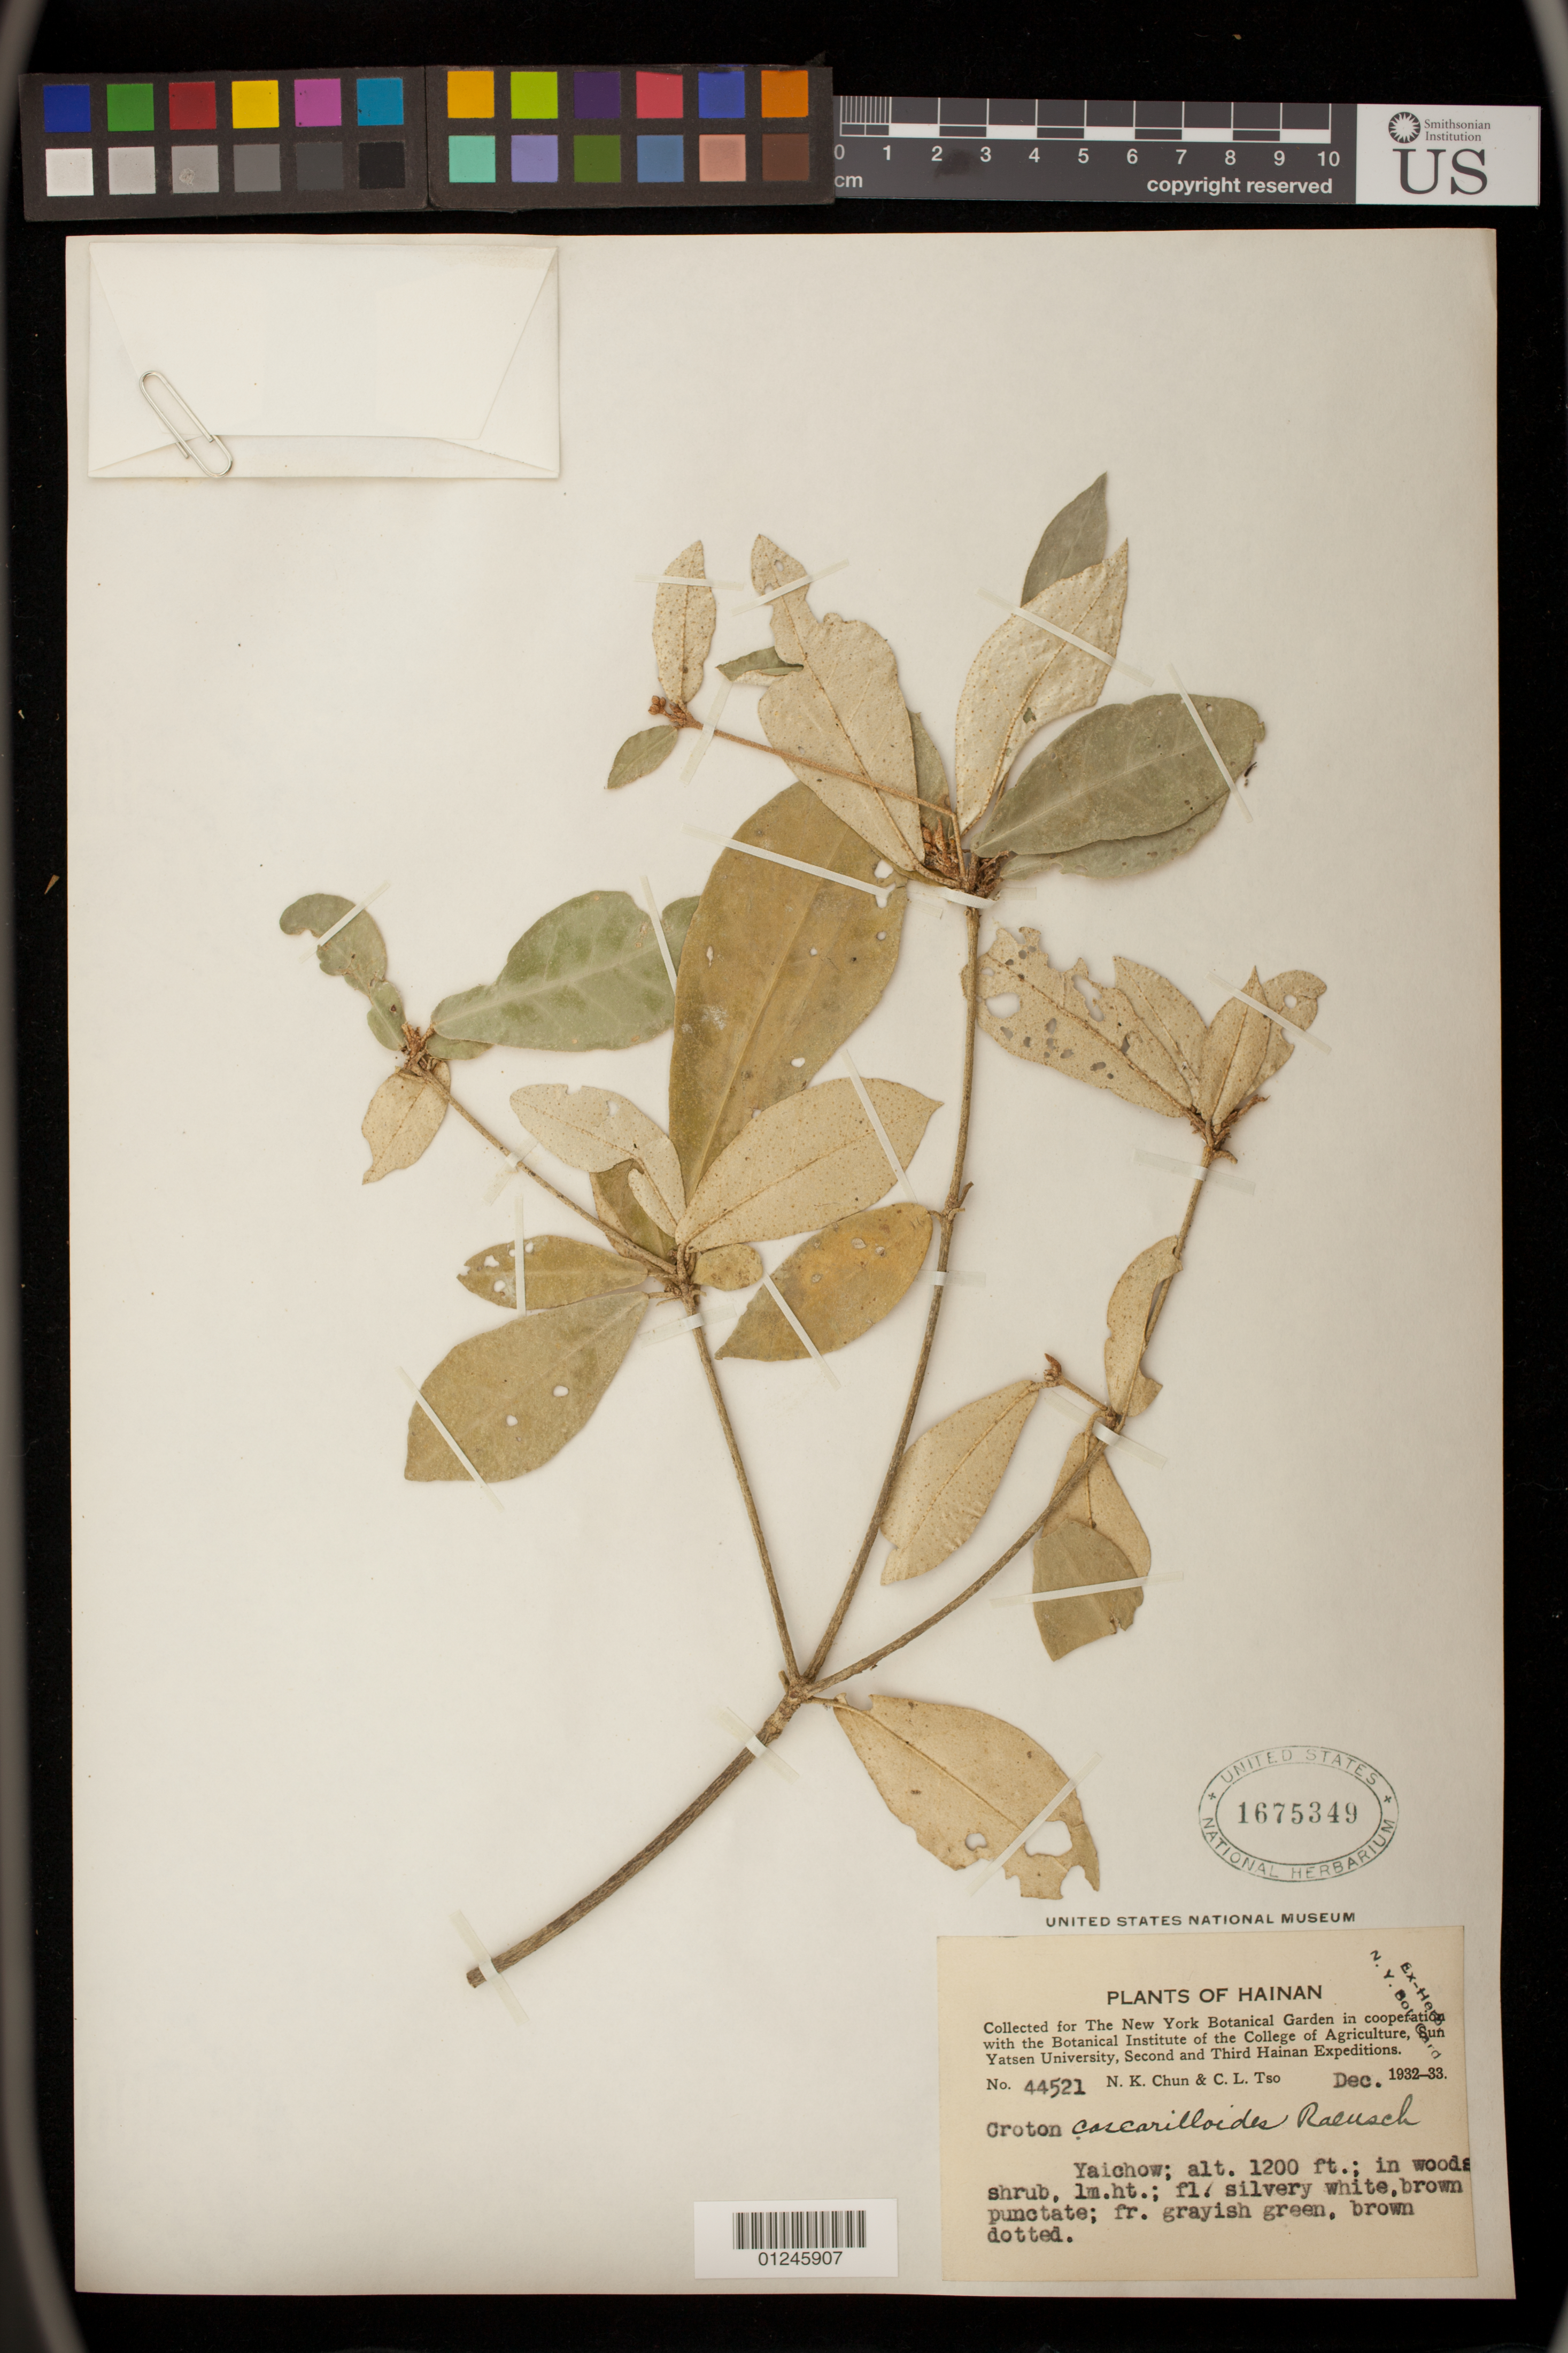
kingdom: Plantae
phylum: Tracheophyta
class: Magnoliopsida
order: Malpighiales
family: Euphorbiaceae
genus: Croton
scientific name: Croton cascarilloides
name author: Raeusch.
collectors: N. K. Chun & C. Tso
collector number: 44521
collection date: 1932-12 or 1933-12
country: China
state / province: Hainan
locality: Yaichow in woods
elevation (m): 366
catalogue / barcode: US 1675349